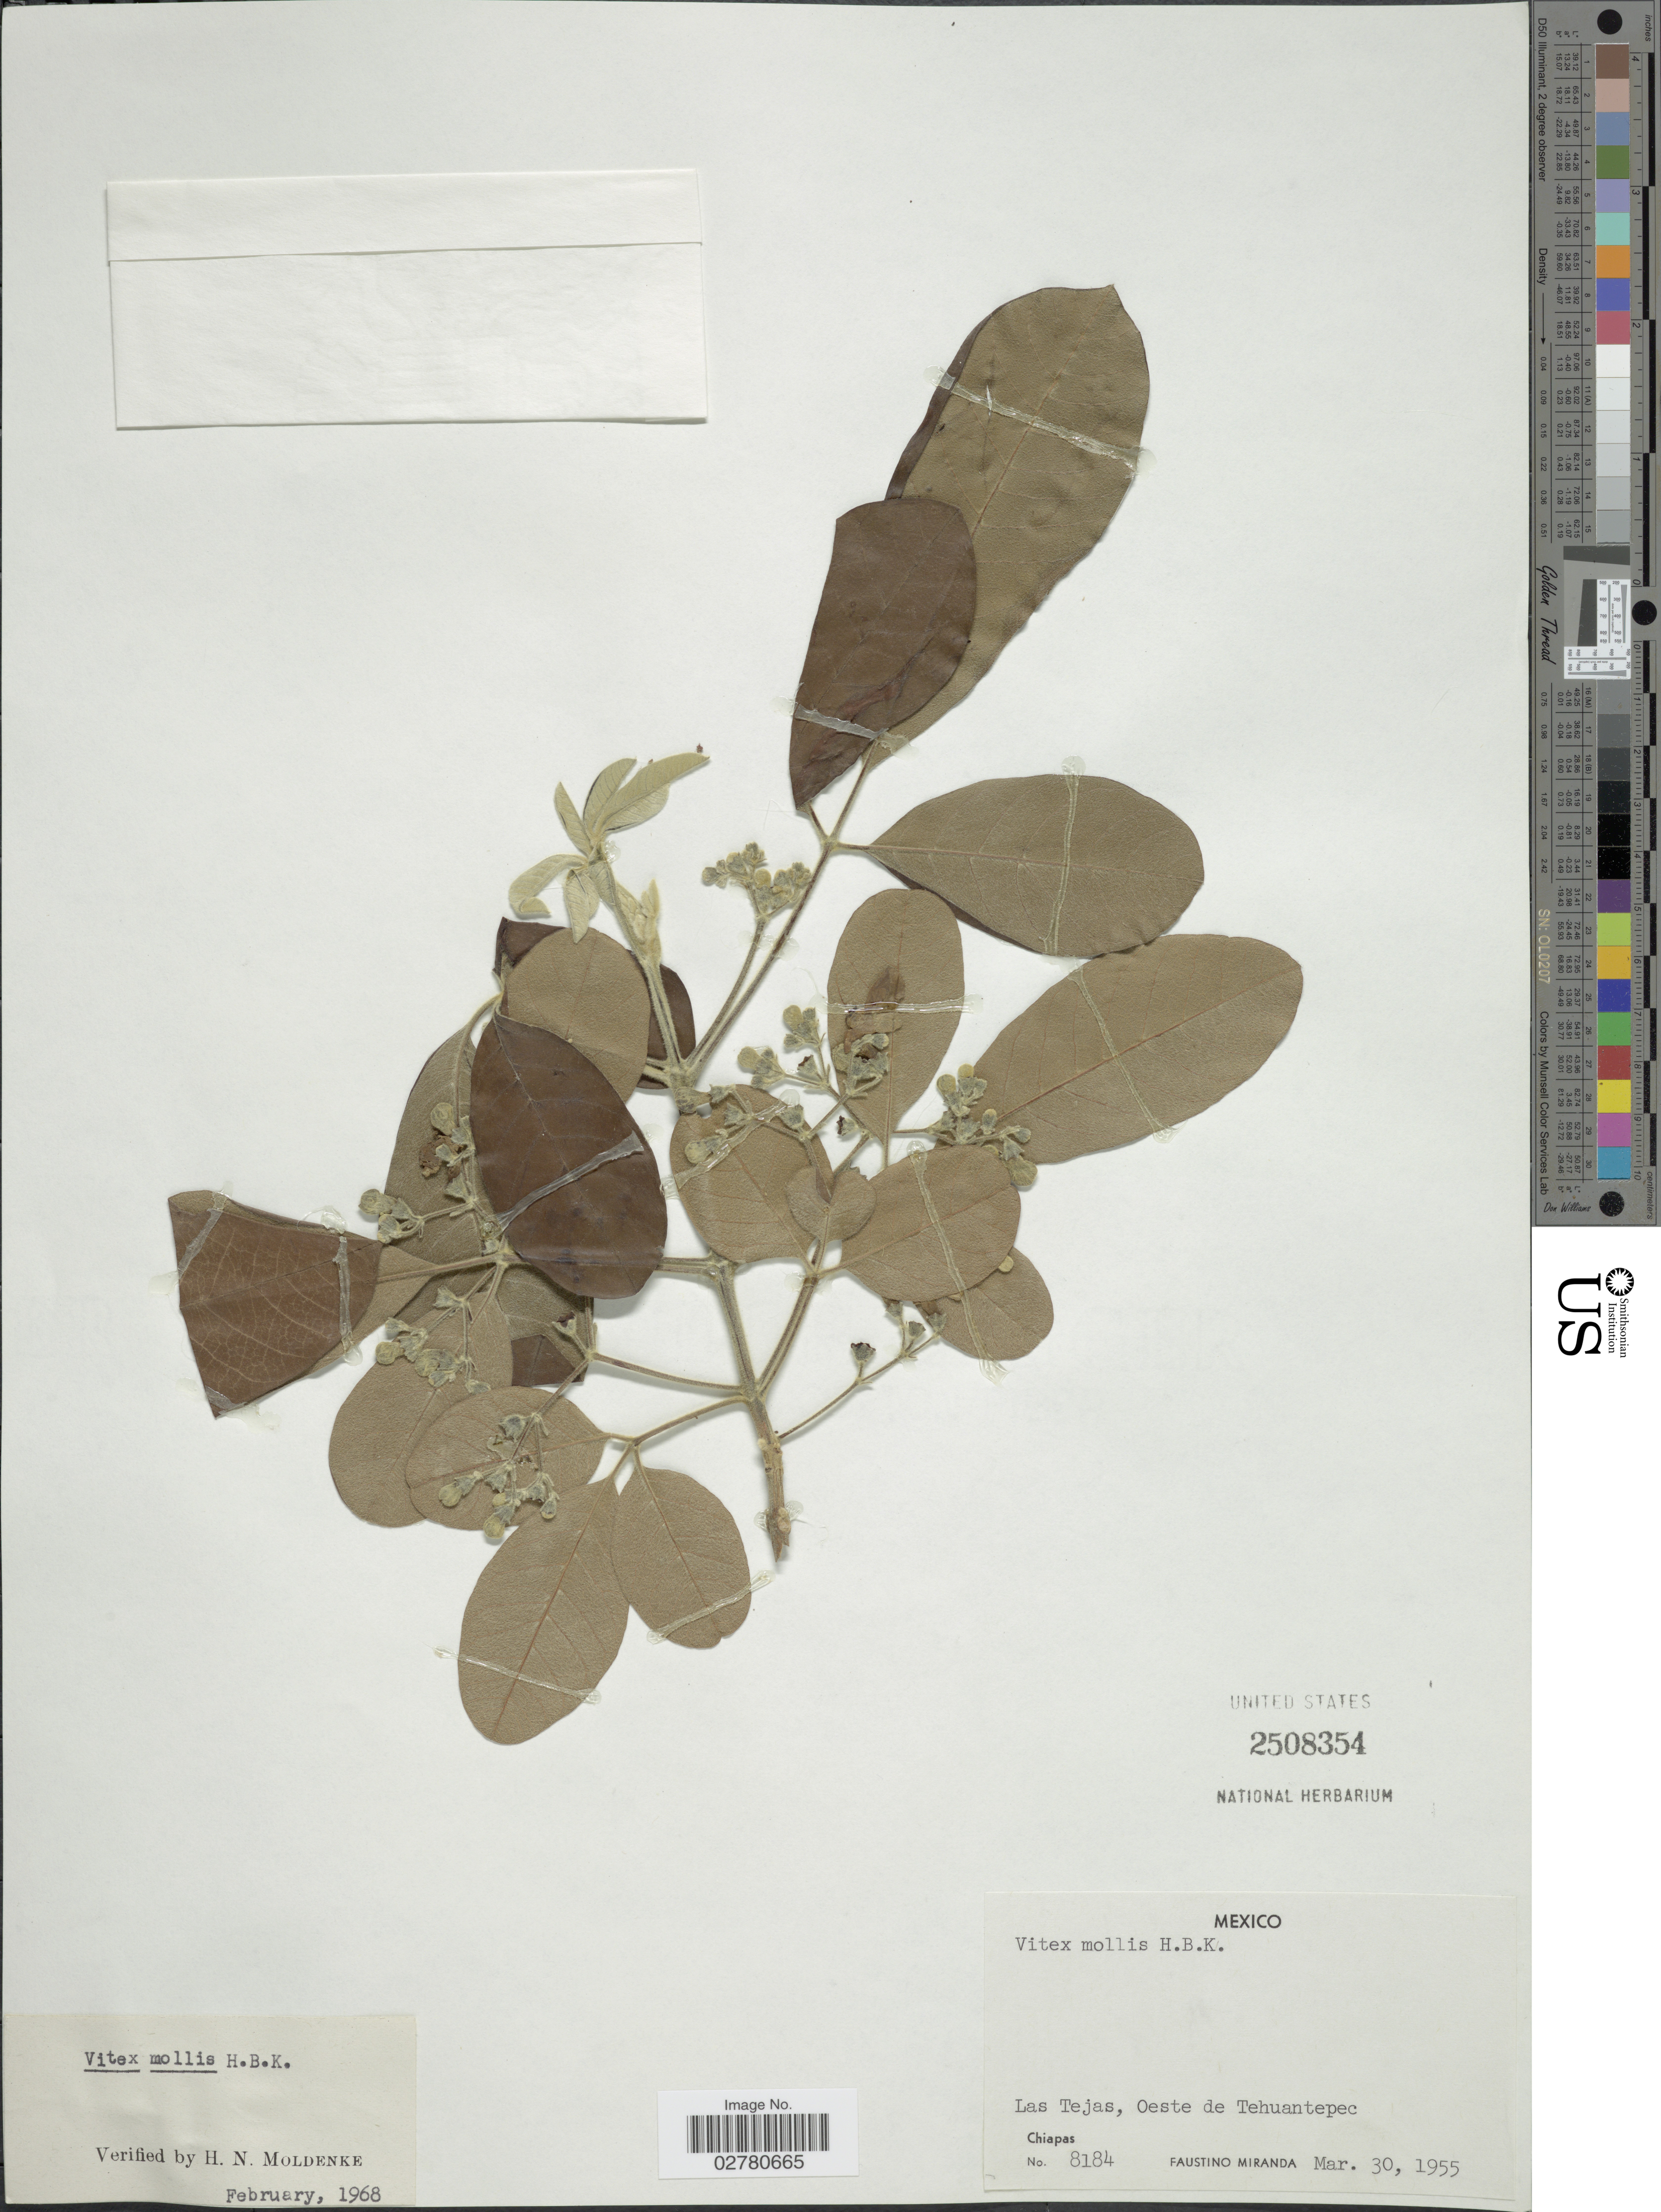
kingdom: Plantae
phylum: Tracheophyta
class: Magnoliopsida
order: Lamiales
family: Lamiaceae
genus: Vitex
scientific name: Vitex mollis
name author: Kunth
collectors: F. Miranda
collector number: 8184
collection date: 1955-03-30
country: Mexico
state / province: Chiapas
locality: Las Tejas, Oeste de Tehuantepec.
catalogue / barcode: US 2508354